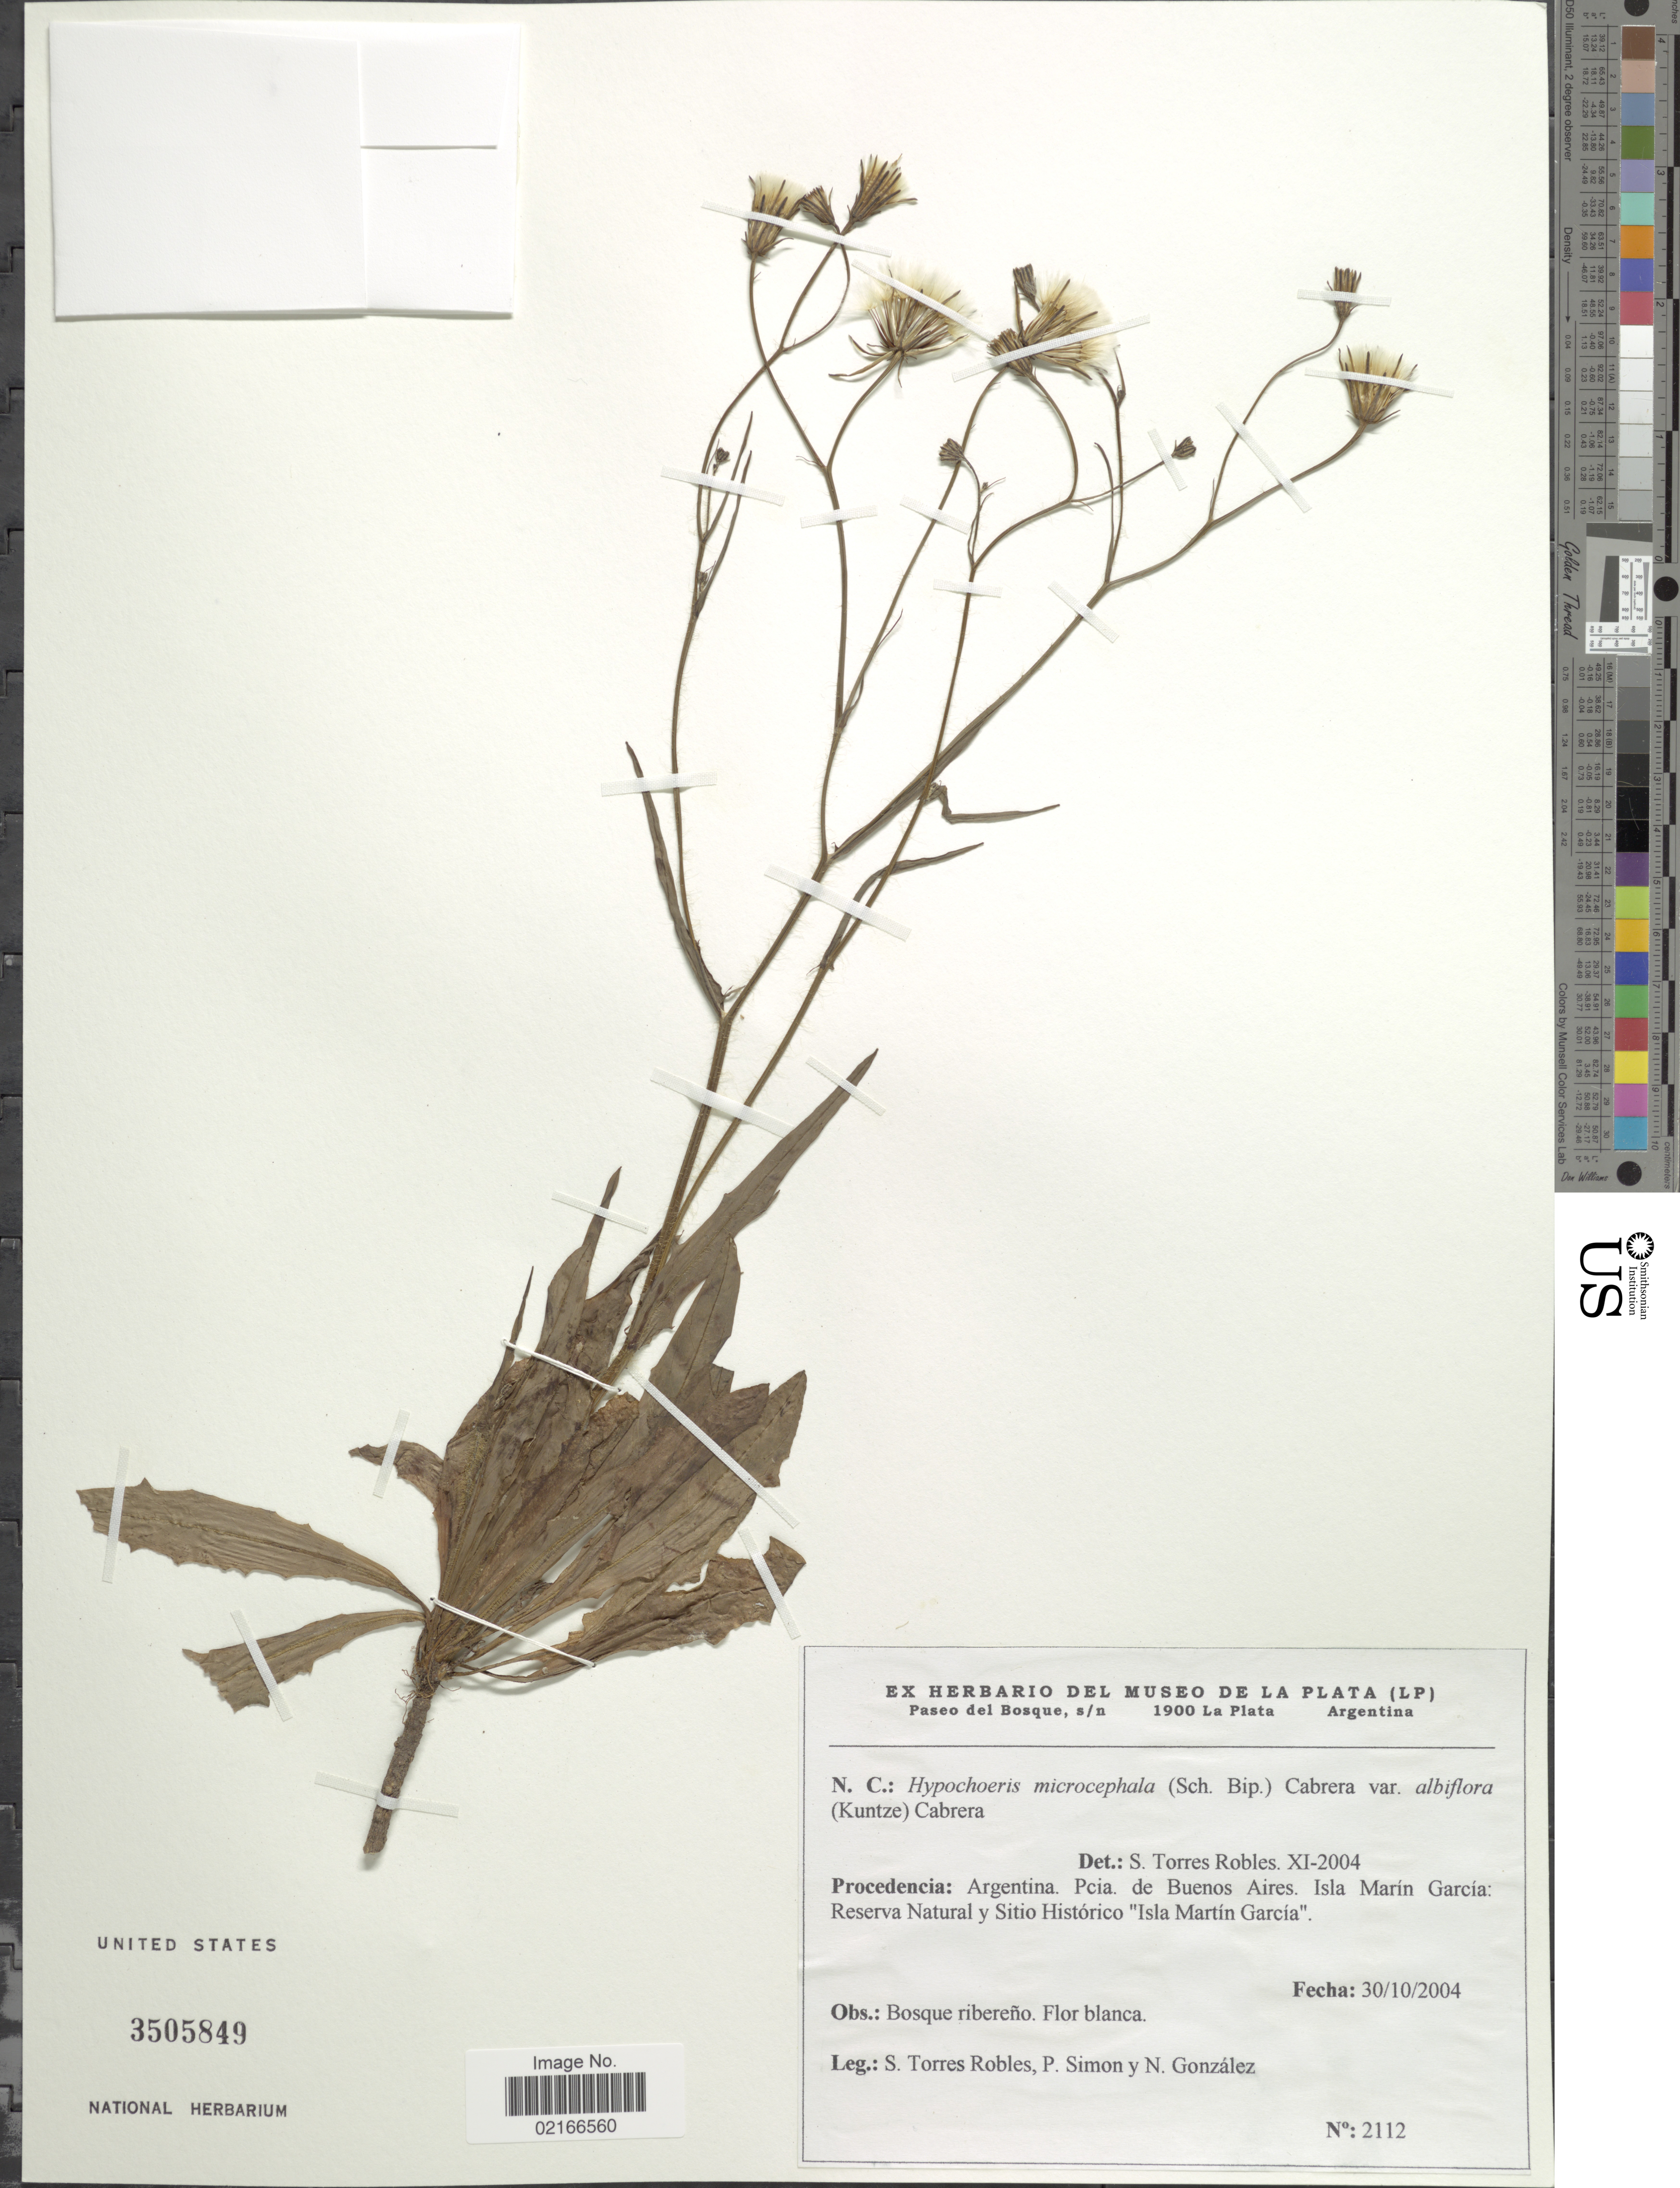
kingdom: Plantae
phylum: Tracheophyta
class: Magnoliopsida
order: Asterales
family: Asteraceae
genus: Hypochaeris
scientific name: Hypochaeris albiflora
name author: (Kuntze) Azevêdo-Gonç. & Matzenb.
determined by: Mailhos, Ary, (MVFA), Universidad de la Republica (URUGUAY)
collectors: S. Torres Robles, P. Simon & N. Gonzalez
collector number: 2112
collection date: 2004-10-30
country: Argentina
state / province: Buenos Aires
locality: Isla Marín García: Reserva Natural y Sitio Histórico "Isla Martín García"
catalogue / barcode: US 3505849